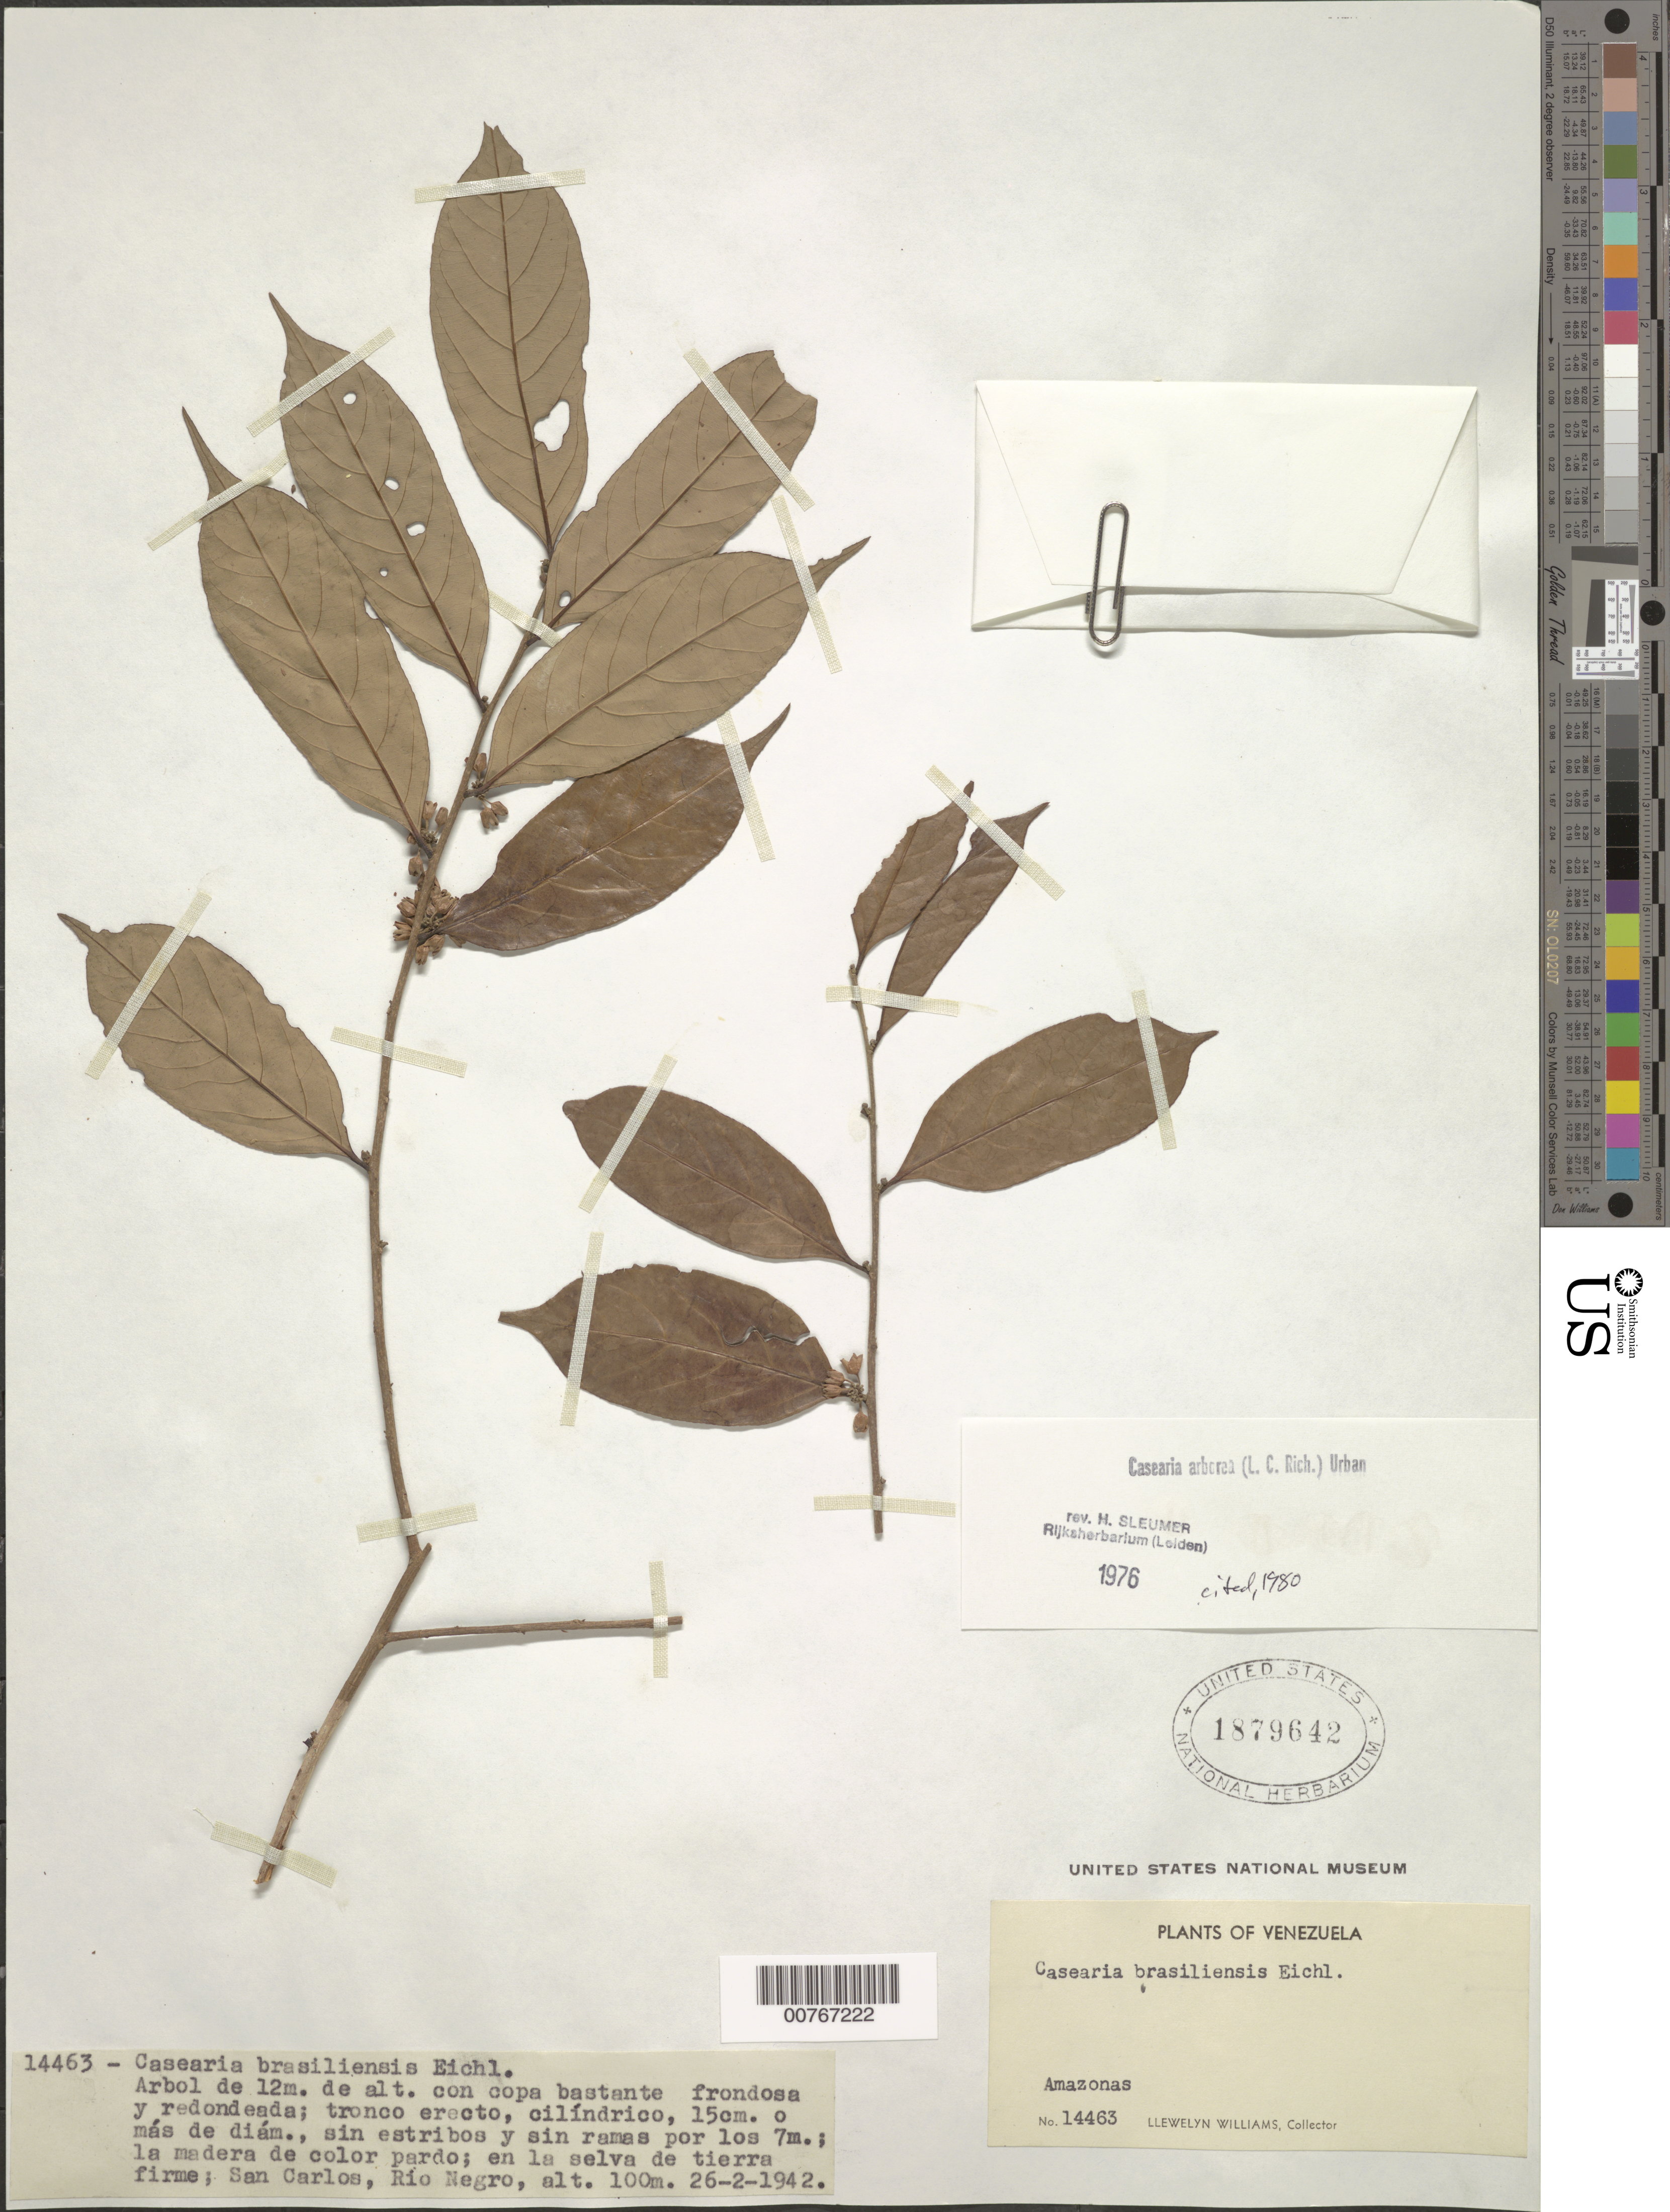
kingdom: Plantae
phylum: Tracheophyta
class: Magnoliopsida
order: Malpighiales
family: Salicaceae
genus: Casearia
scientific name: Casearia arborea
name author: (Rich.) Urb.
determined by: Sleumer, H. O.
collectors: Ll. Williams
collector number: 14463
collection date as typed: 26-Feb-42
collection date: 1942-02-26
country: Venezuela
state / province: Amazonas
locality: San Carlos de Río Negro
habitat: Forest on terra firma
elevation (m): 100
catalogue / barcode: US 1879642